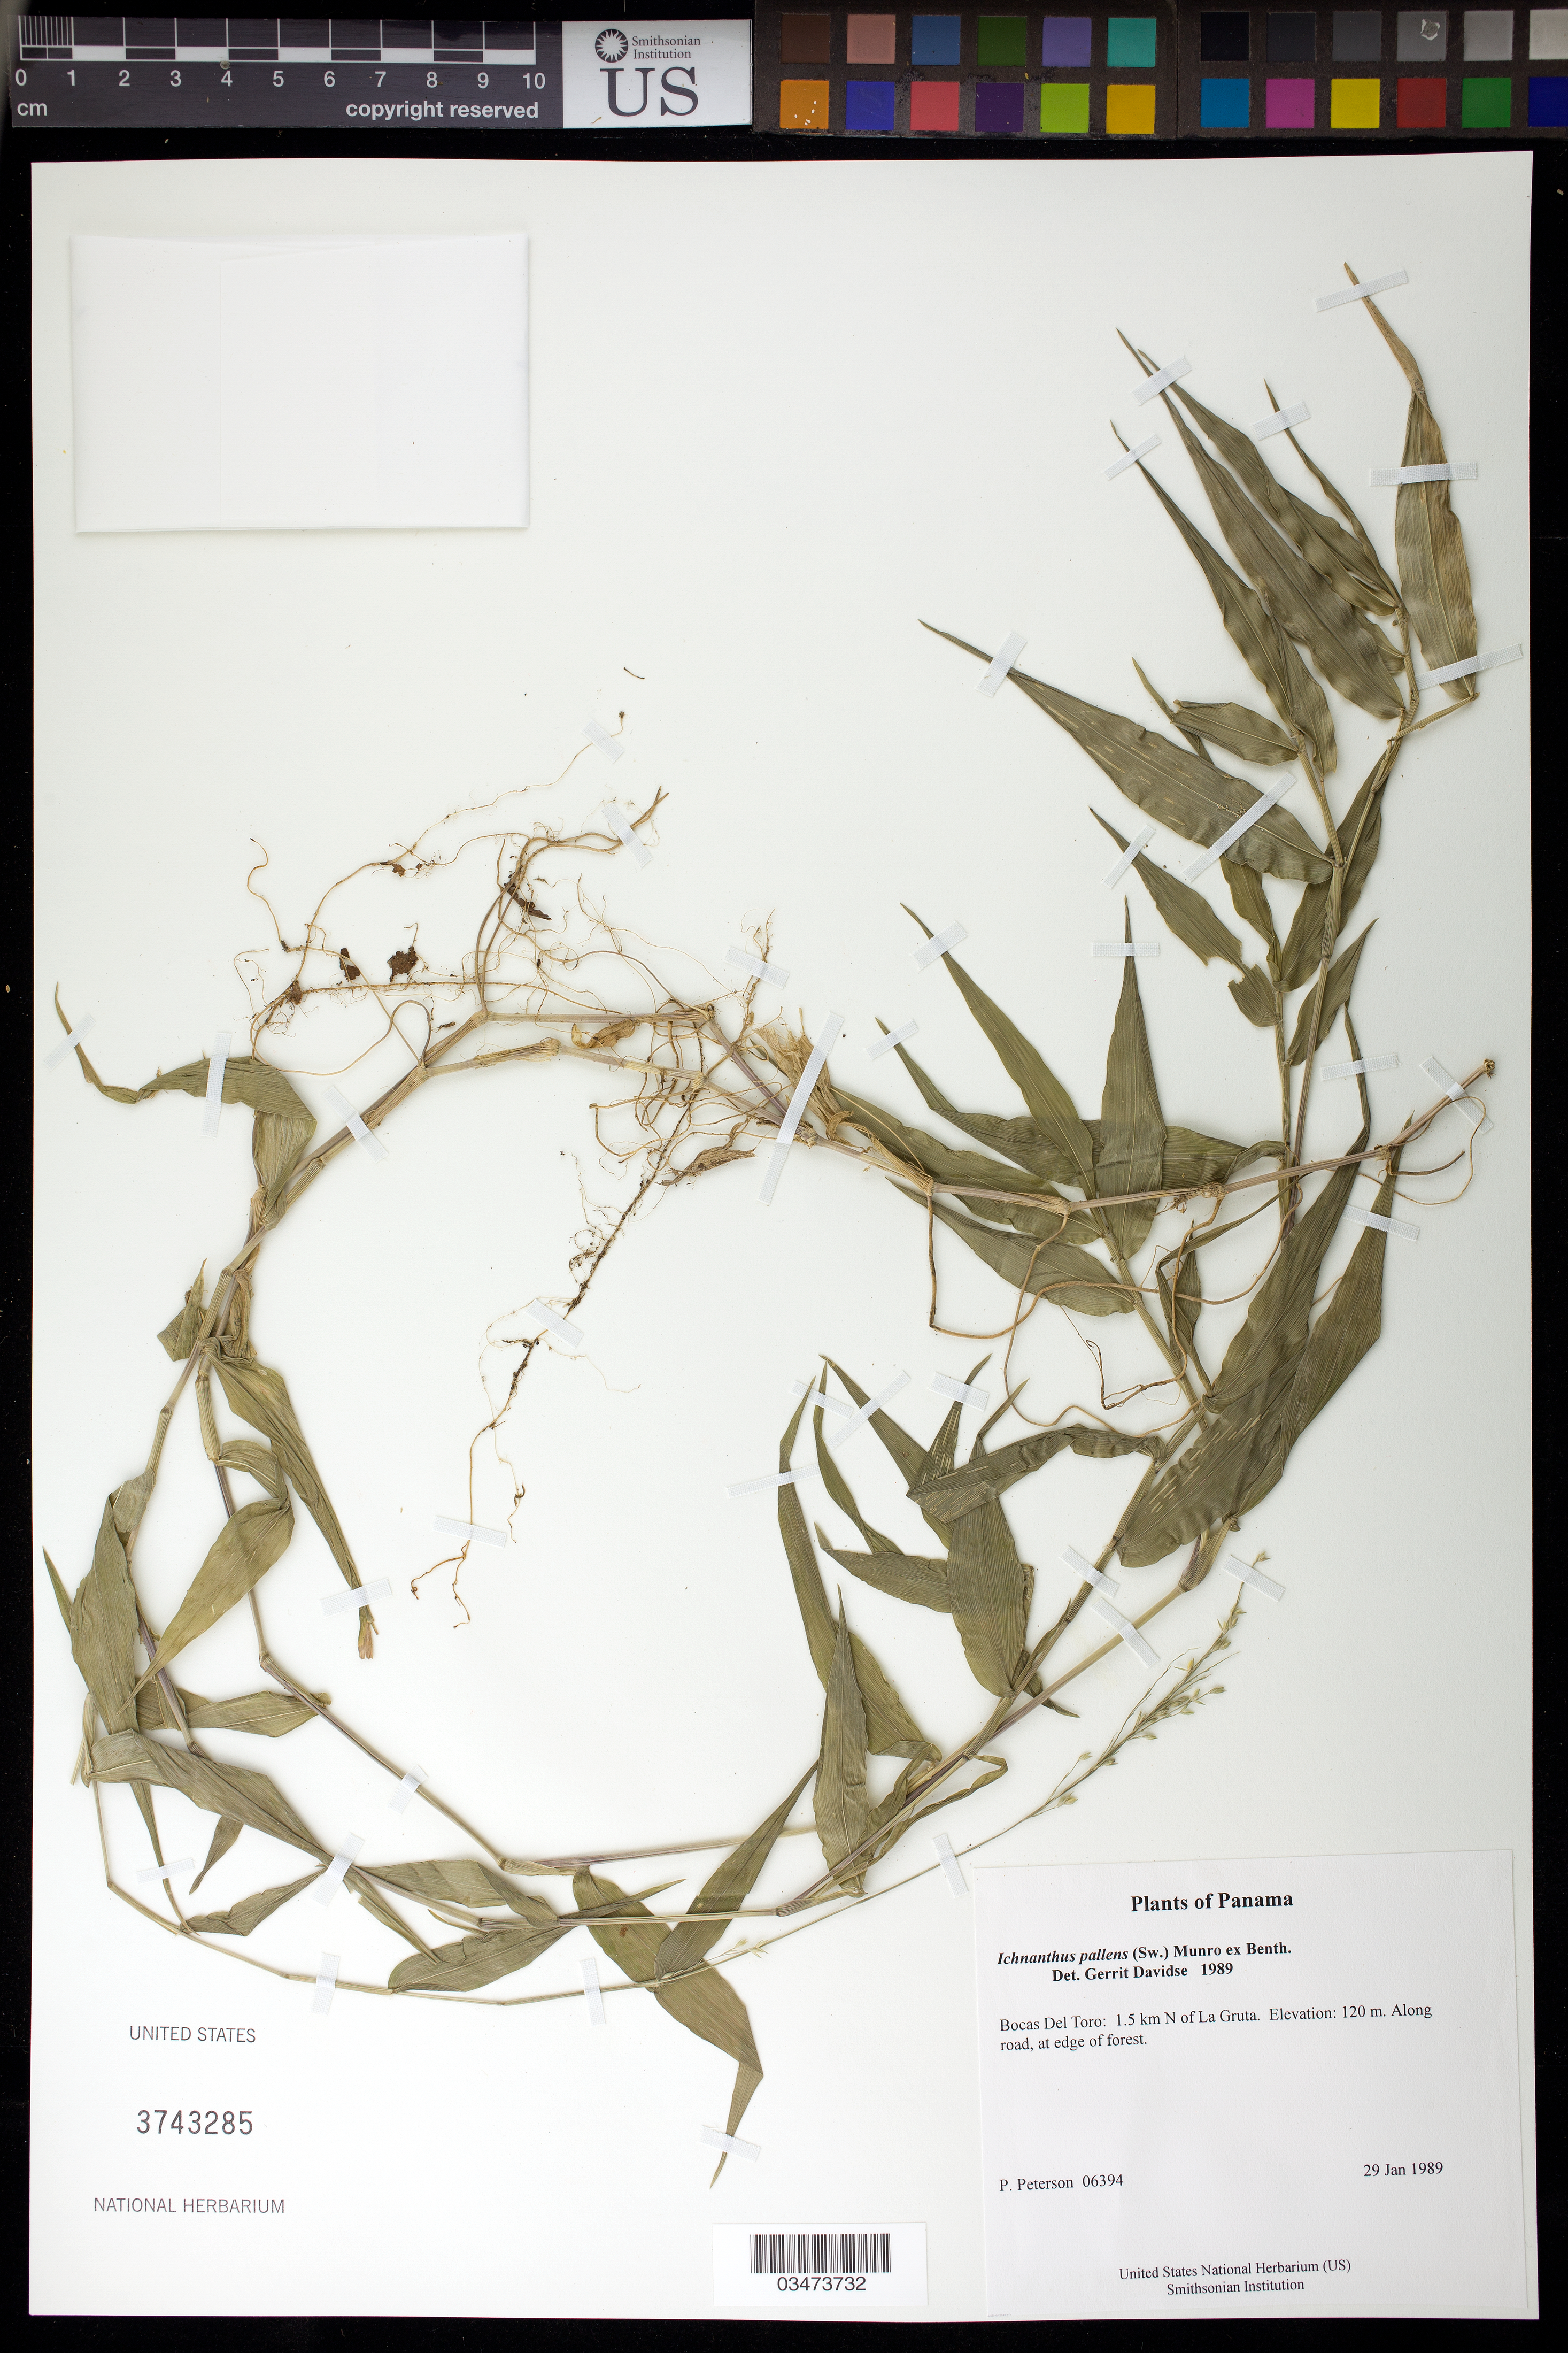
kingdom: Plantae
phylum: Tracheophyta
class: Liliopsida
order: Poales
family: Poaceae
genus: Ichnanthus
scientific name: Ichnanthus pallens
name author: (Sw.) Munro ex Benth.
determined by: Davidse, Gerrit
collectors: P. M. Peterson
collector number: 06394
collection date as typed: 29 Jan 1989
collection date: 1989-01-29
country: Panama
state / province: Bocas del Toro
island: Colón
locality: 1.5 km N of La Gruta.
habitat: Along road, at edge of forest.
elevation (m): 120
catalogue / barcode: US 3743285